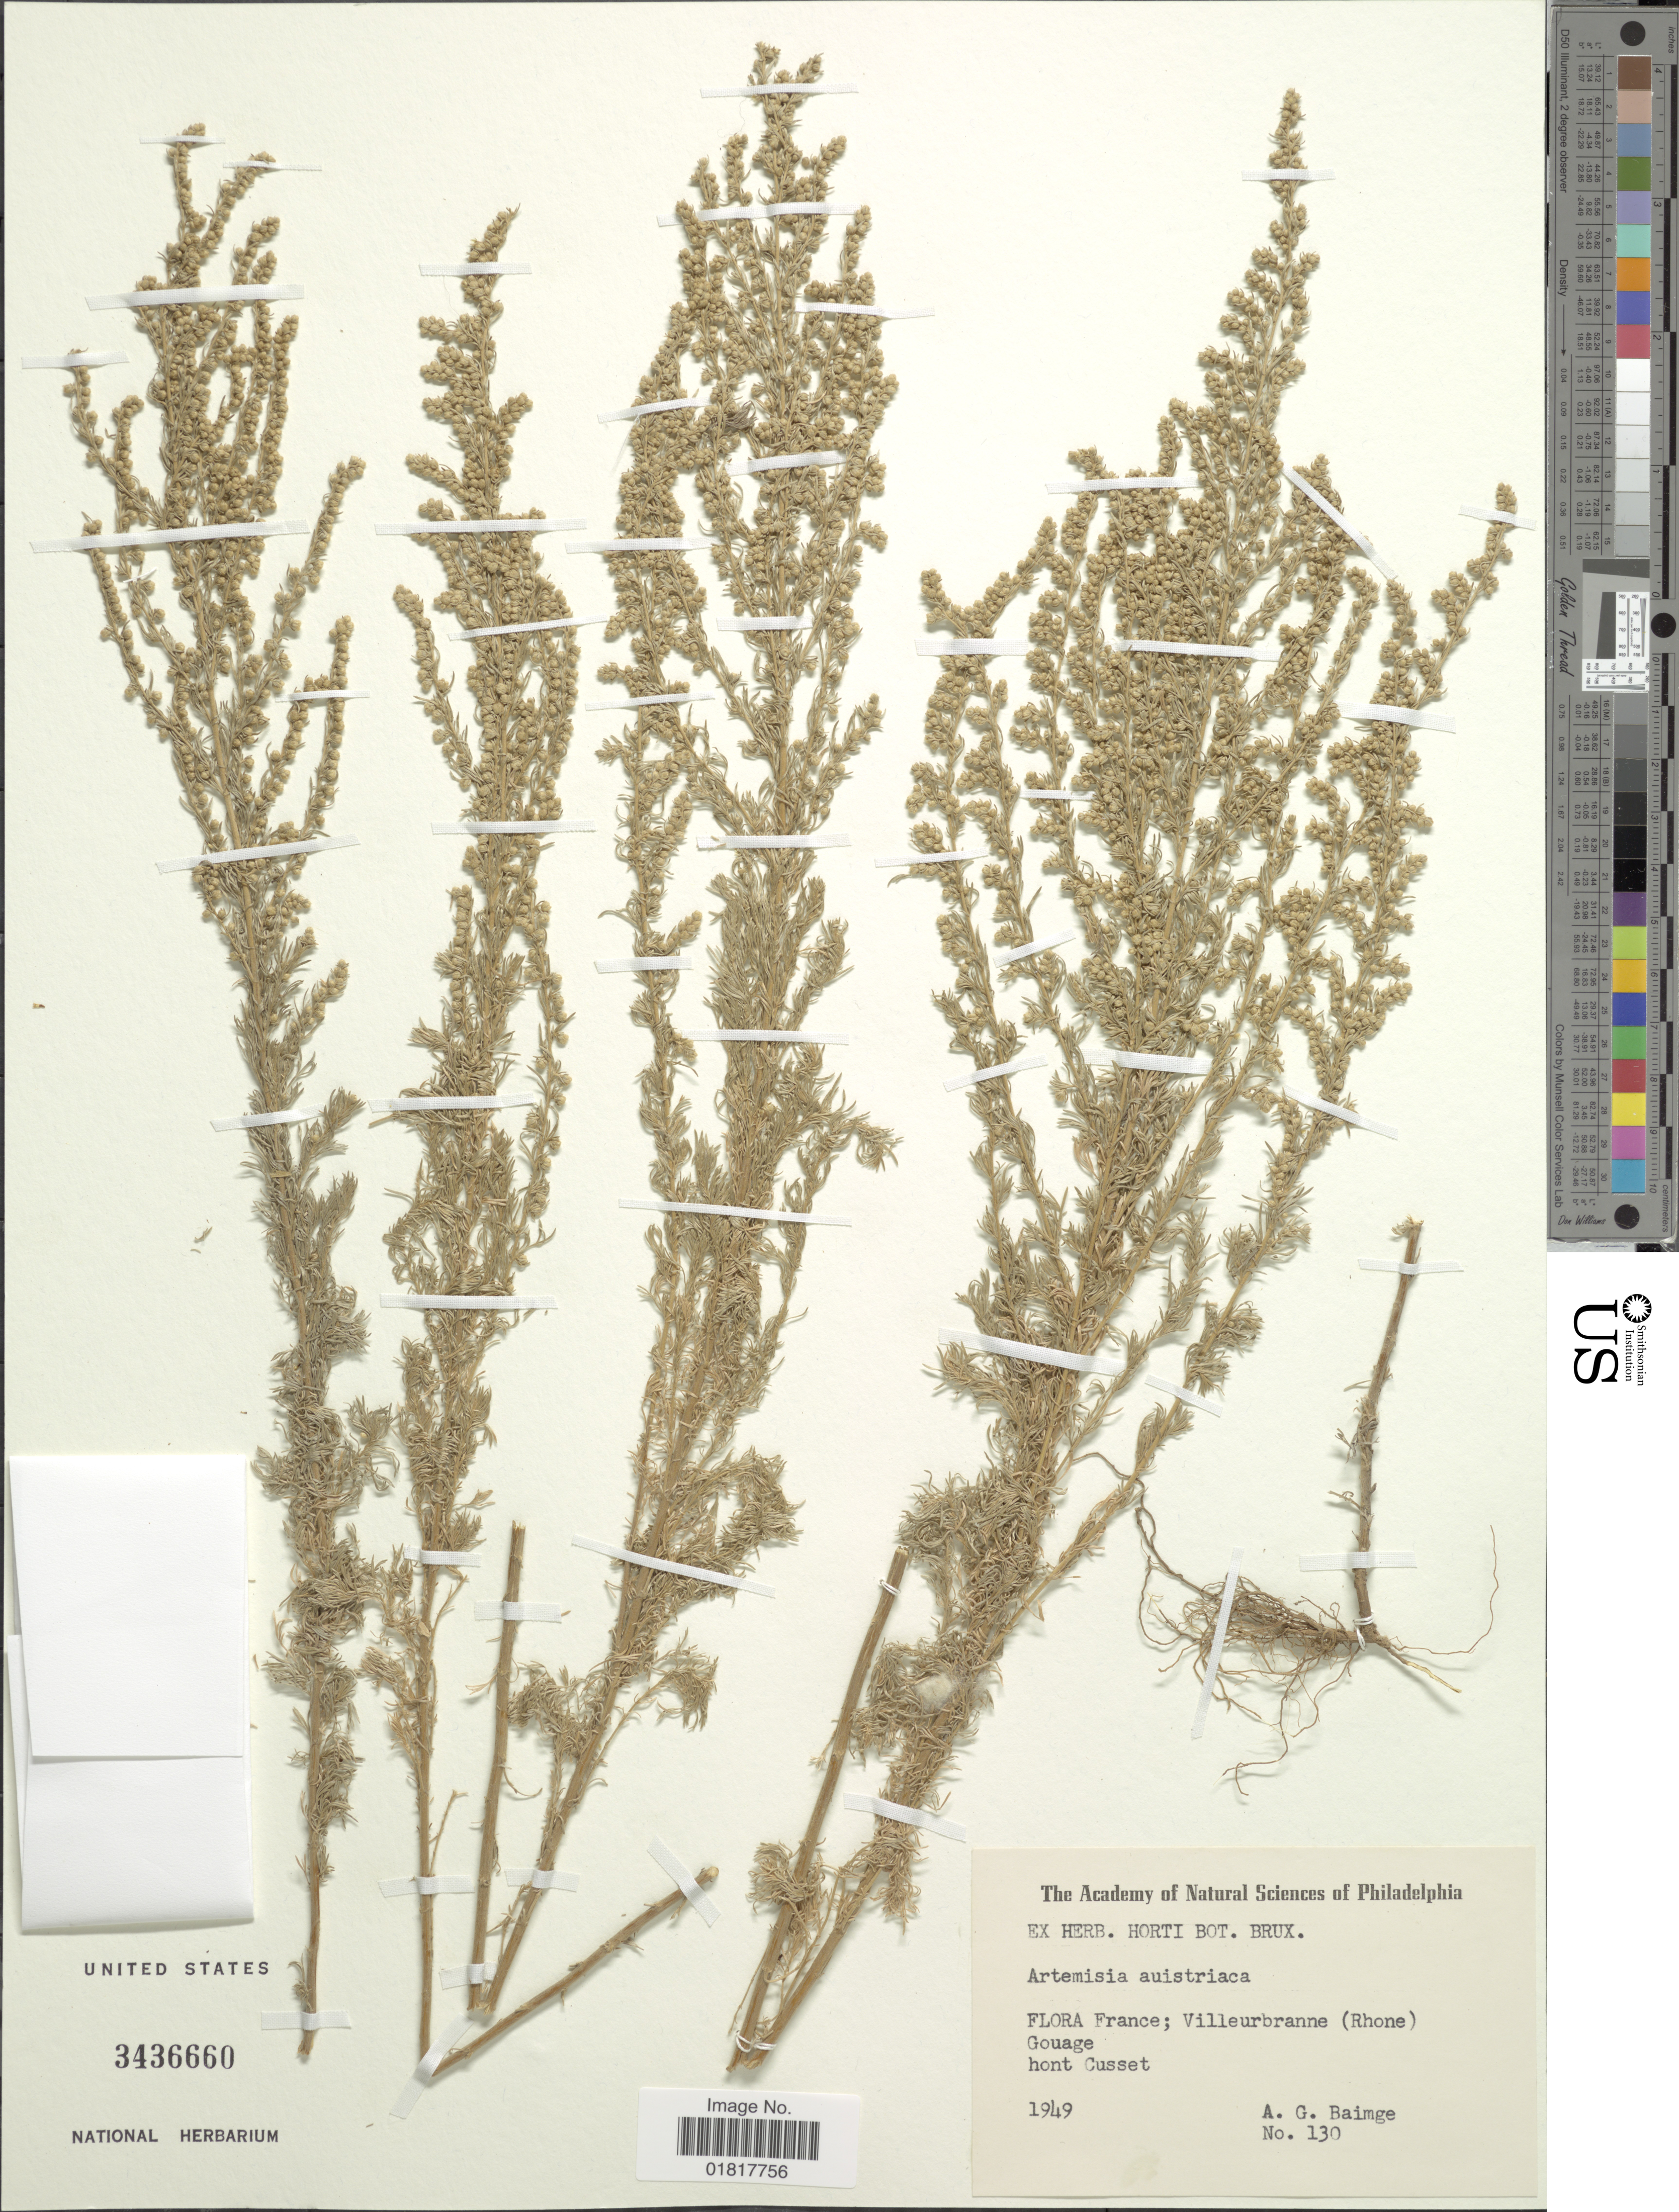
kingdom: Plantae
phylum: Tracheophyta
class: Magnoliopsida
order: Asterales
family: Asteraceae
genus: Artemisia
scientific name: Artemisia austriaca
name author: Jacq.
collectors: A. Baimge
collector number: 130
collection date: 1949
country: France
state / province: Auvergne-Rhône-Alpes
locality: Villeurbranne Gouage hont Cusset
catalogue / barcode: US 3436660